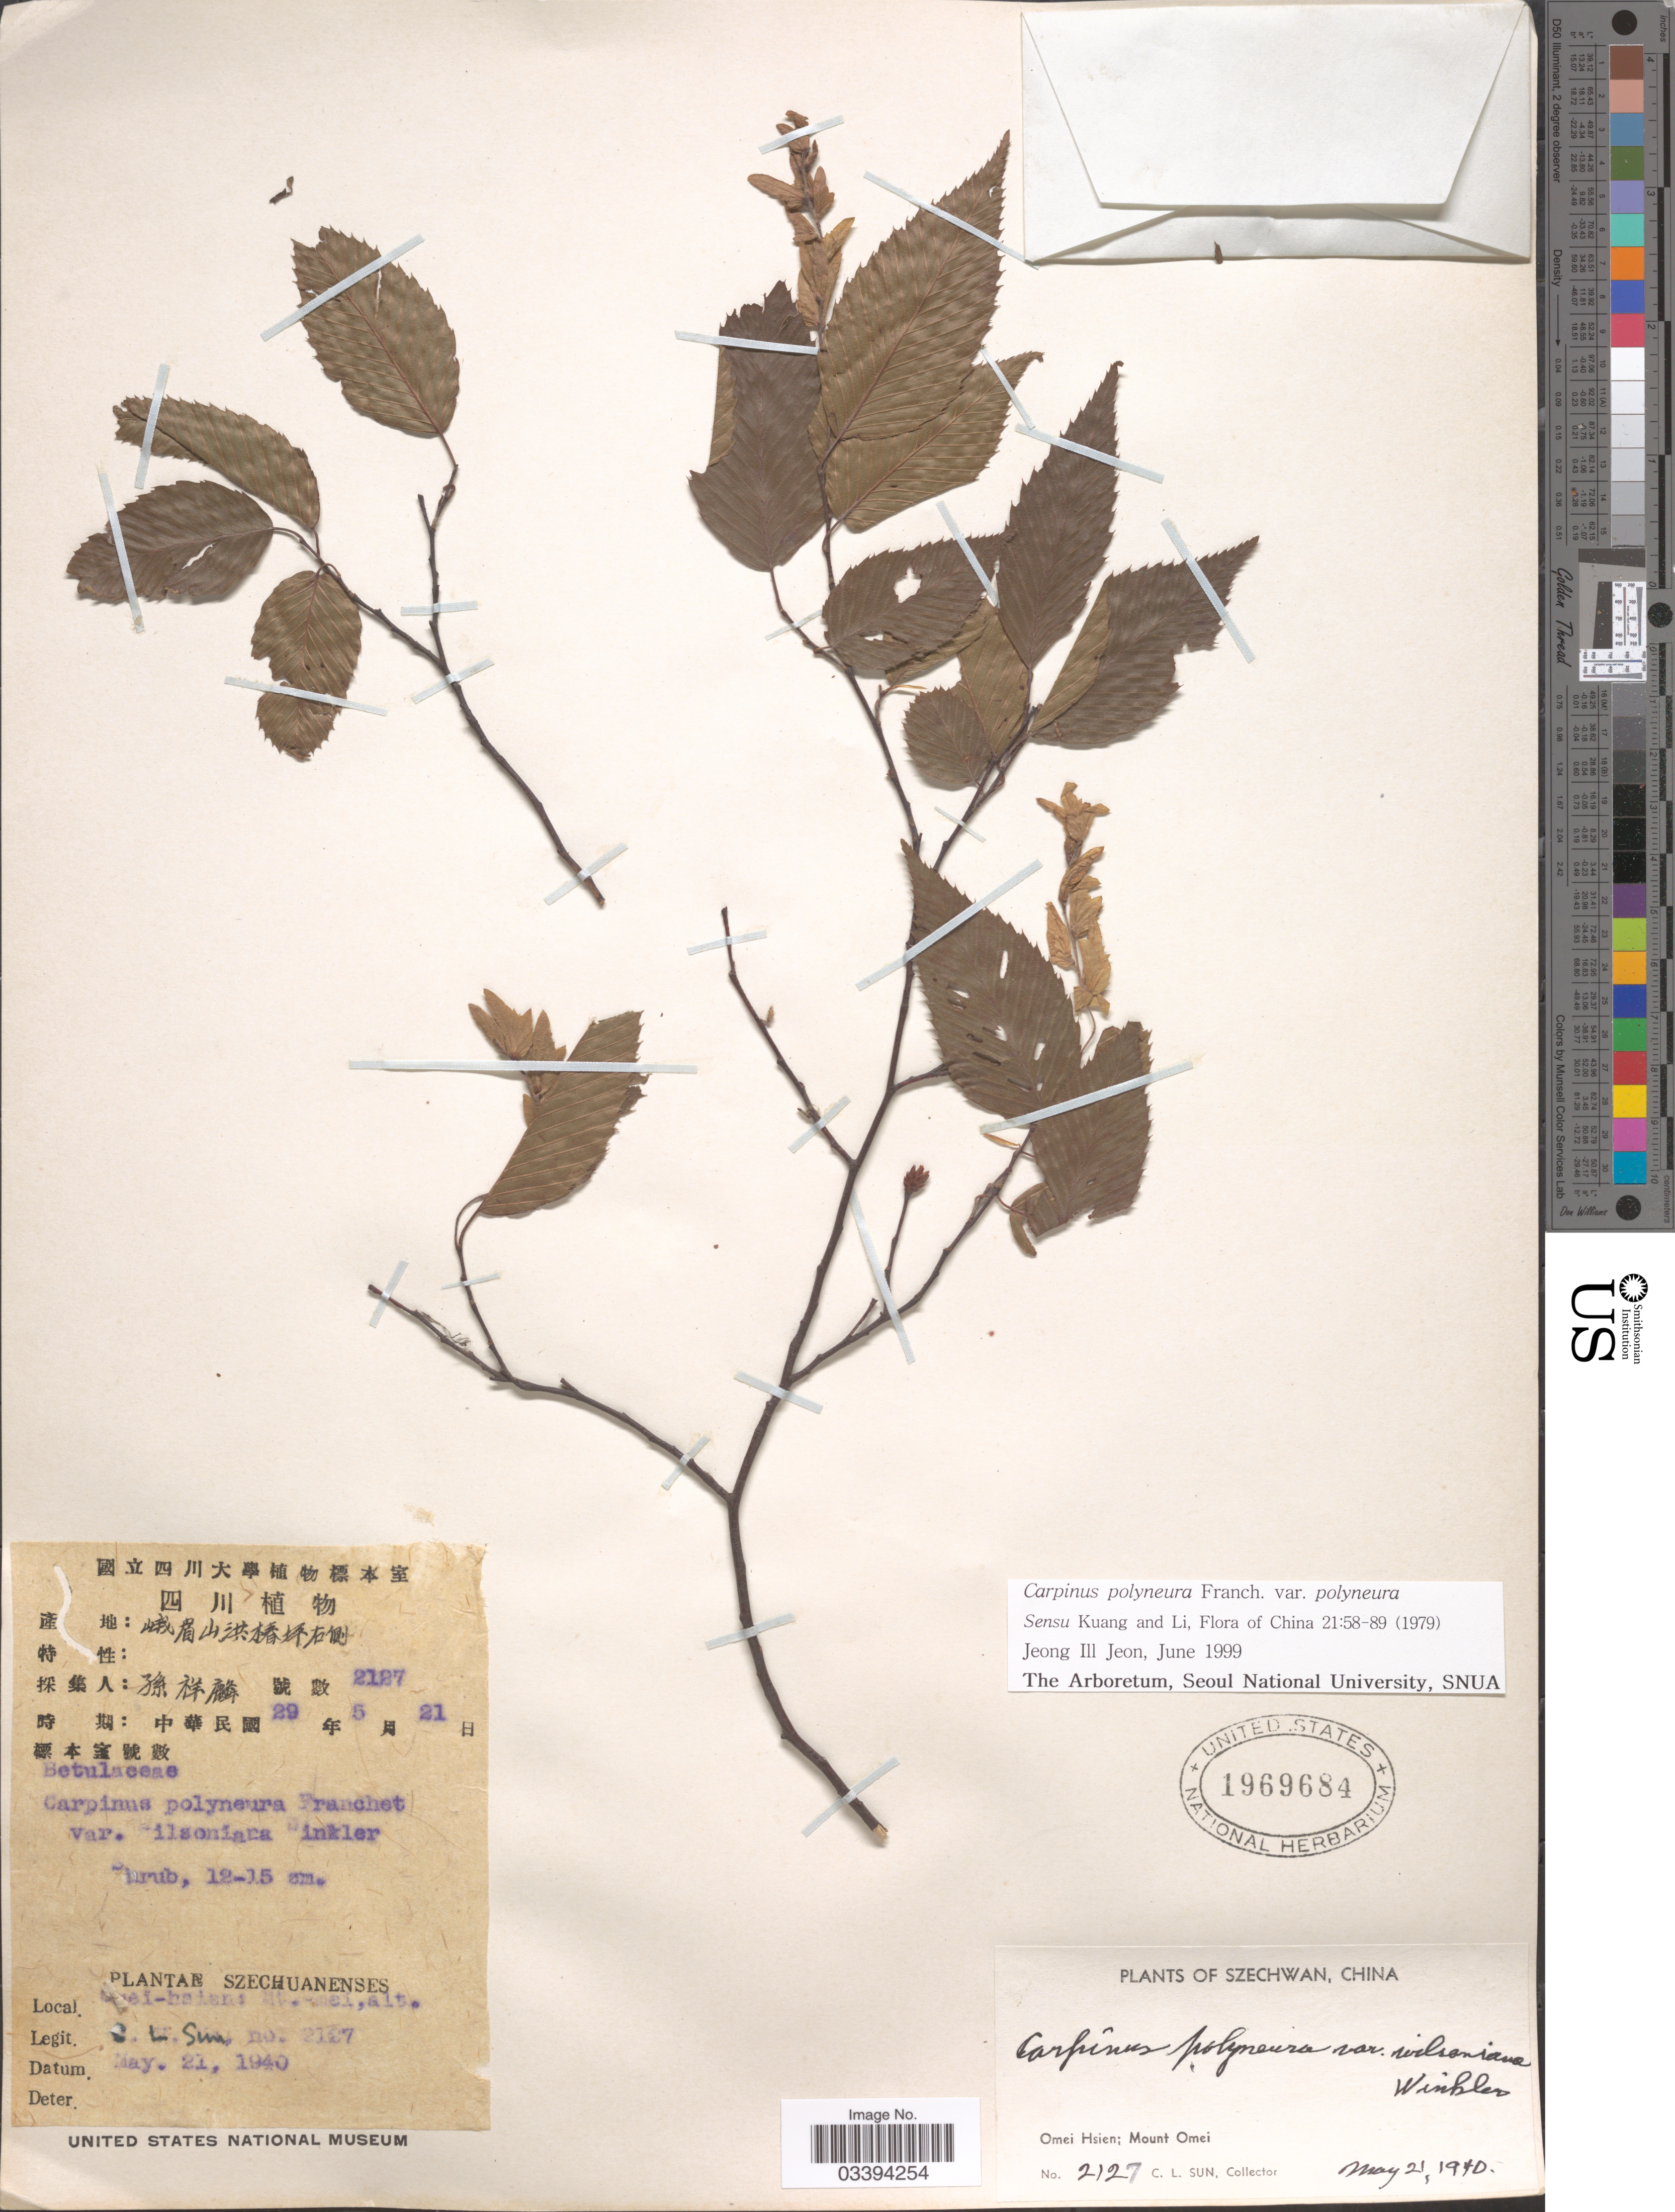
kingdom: Plantae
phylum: Tracheophyta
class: Magnoliopsida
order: Fagales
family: Betulaceae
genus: Carpinus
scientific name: Carpinus polyneura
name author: Franch.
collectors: C. Sun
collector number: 2127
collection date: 1940-05-21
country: China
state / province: Sichuan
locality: Szechwan. Omei Hsien; Mount Omei.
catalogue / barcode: US 1969684